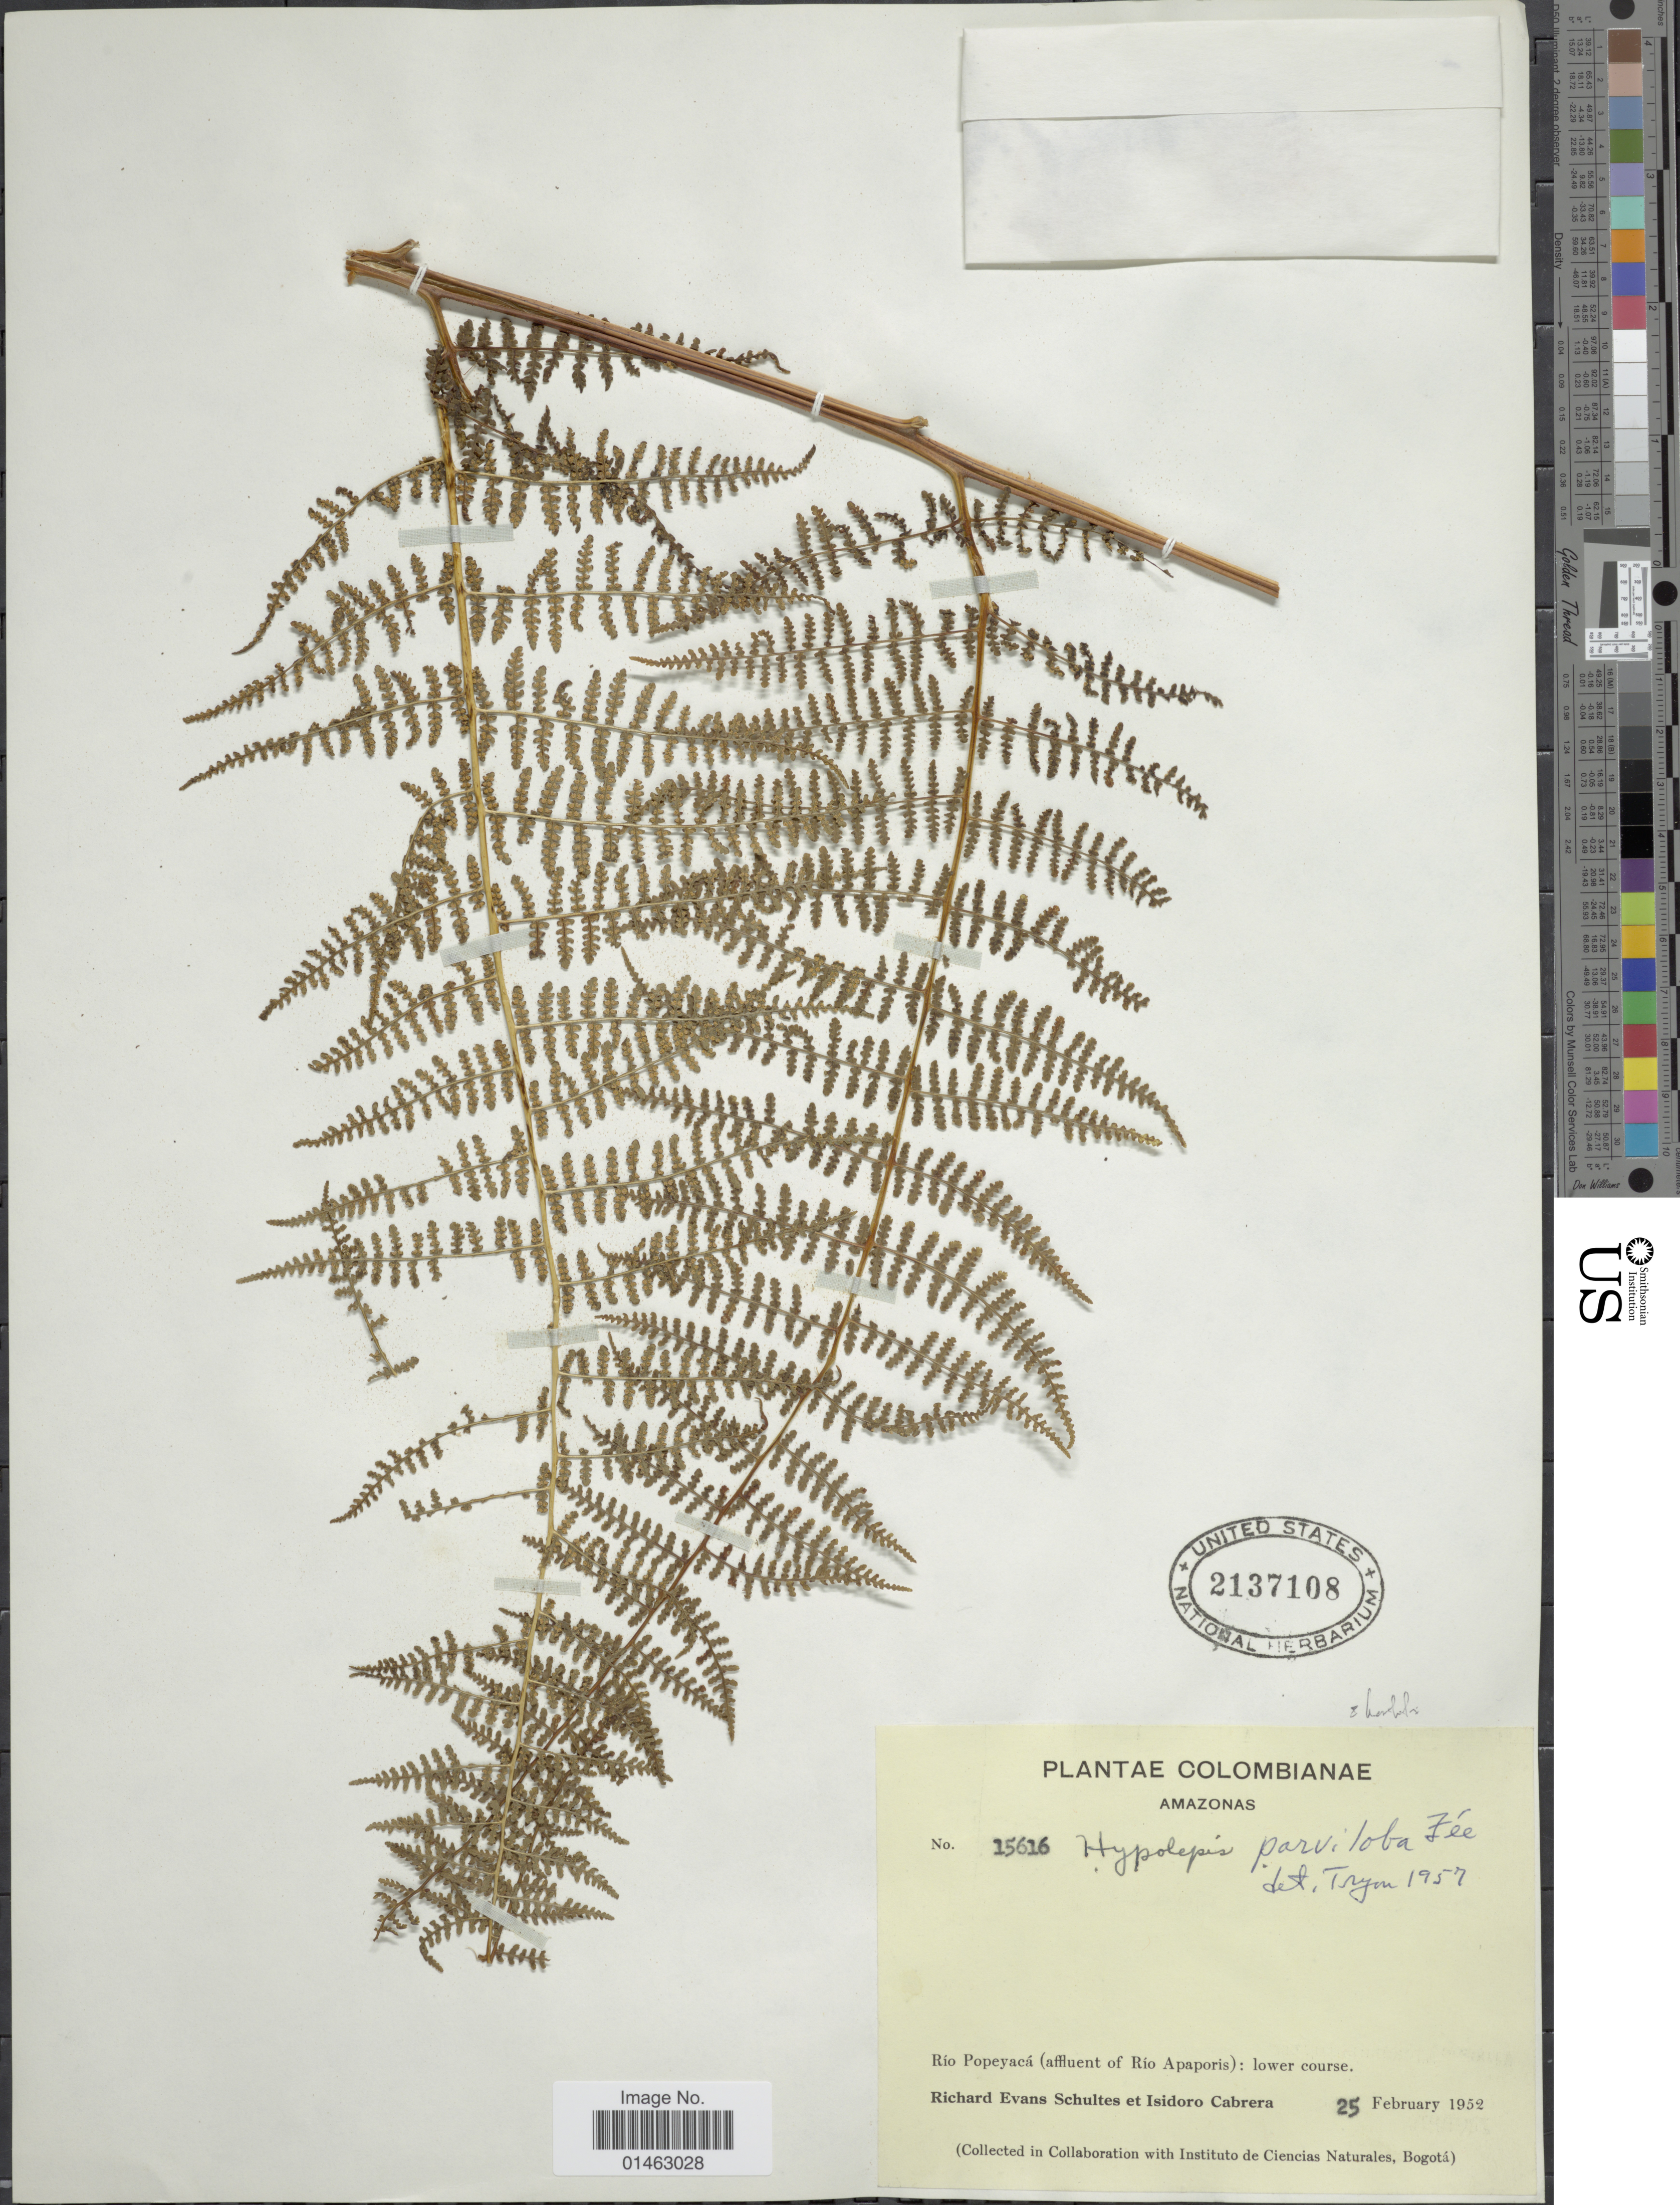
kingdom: Plantae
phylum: Tracheophyta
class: Polypodiopsida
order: Polypodiales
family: Dennstaedtiaceae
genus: Hypolepis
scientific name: Hypolepis hostilis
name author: (Kunze) C. Presl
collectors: R. E. Schultes & I. Cabrera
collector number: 15616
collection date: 1952-02-25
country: Colombia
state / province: Amazônas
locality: Río Popeyacá (affluent of Río Apaporis): lower course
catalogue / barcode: US 2137108